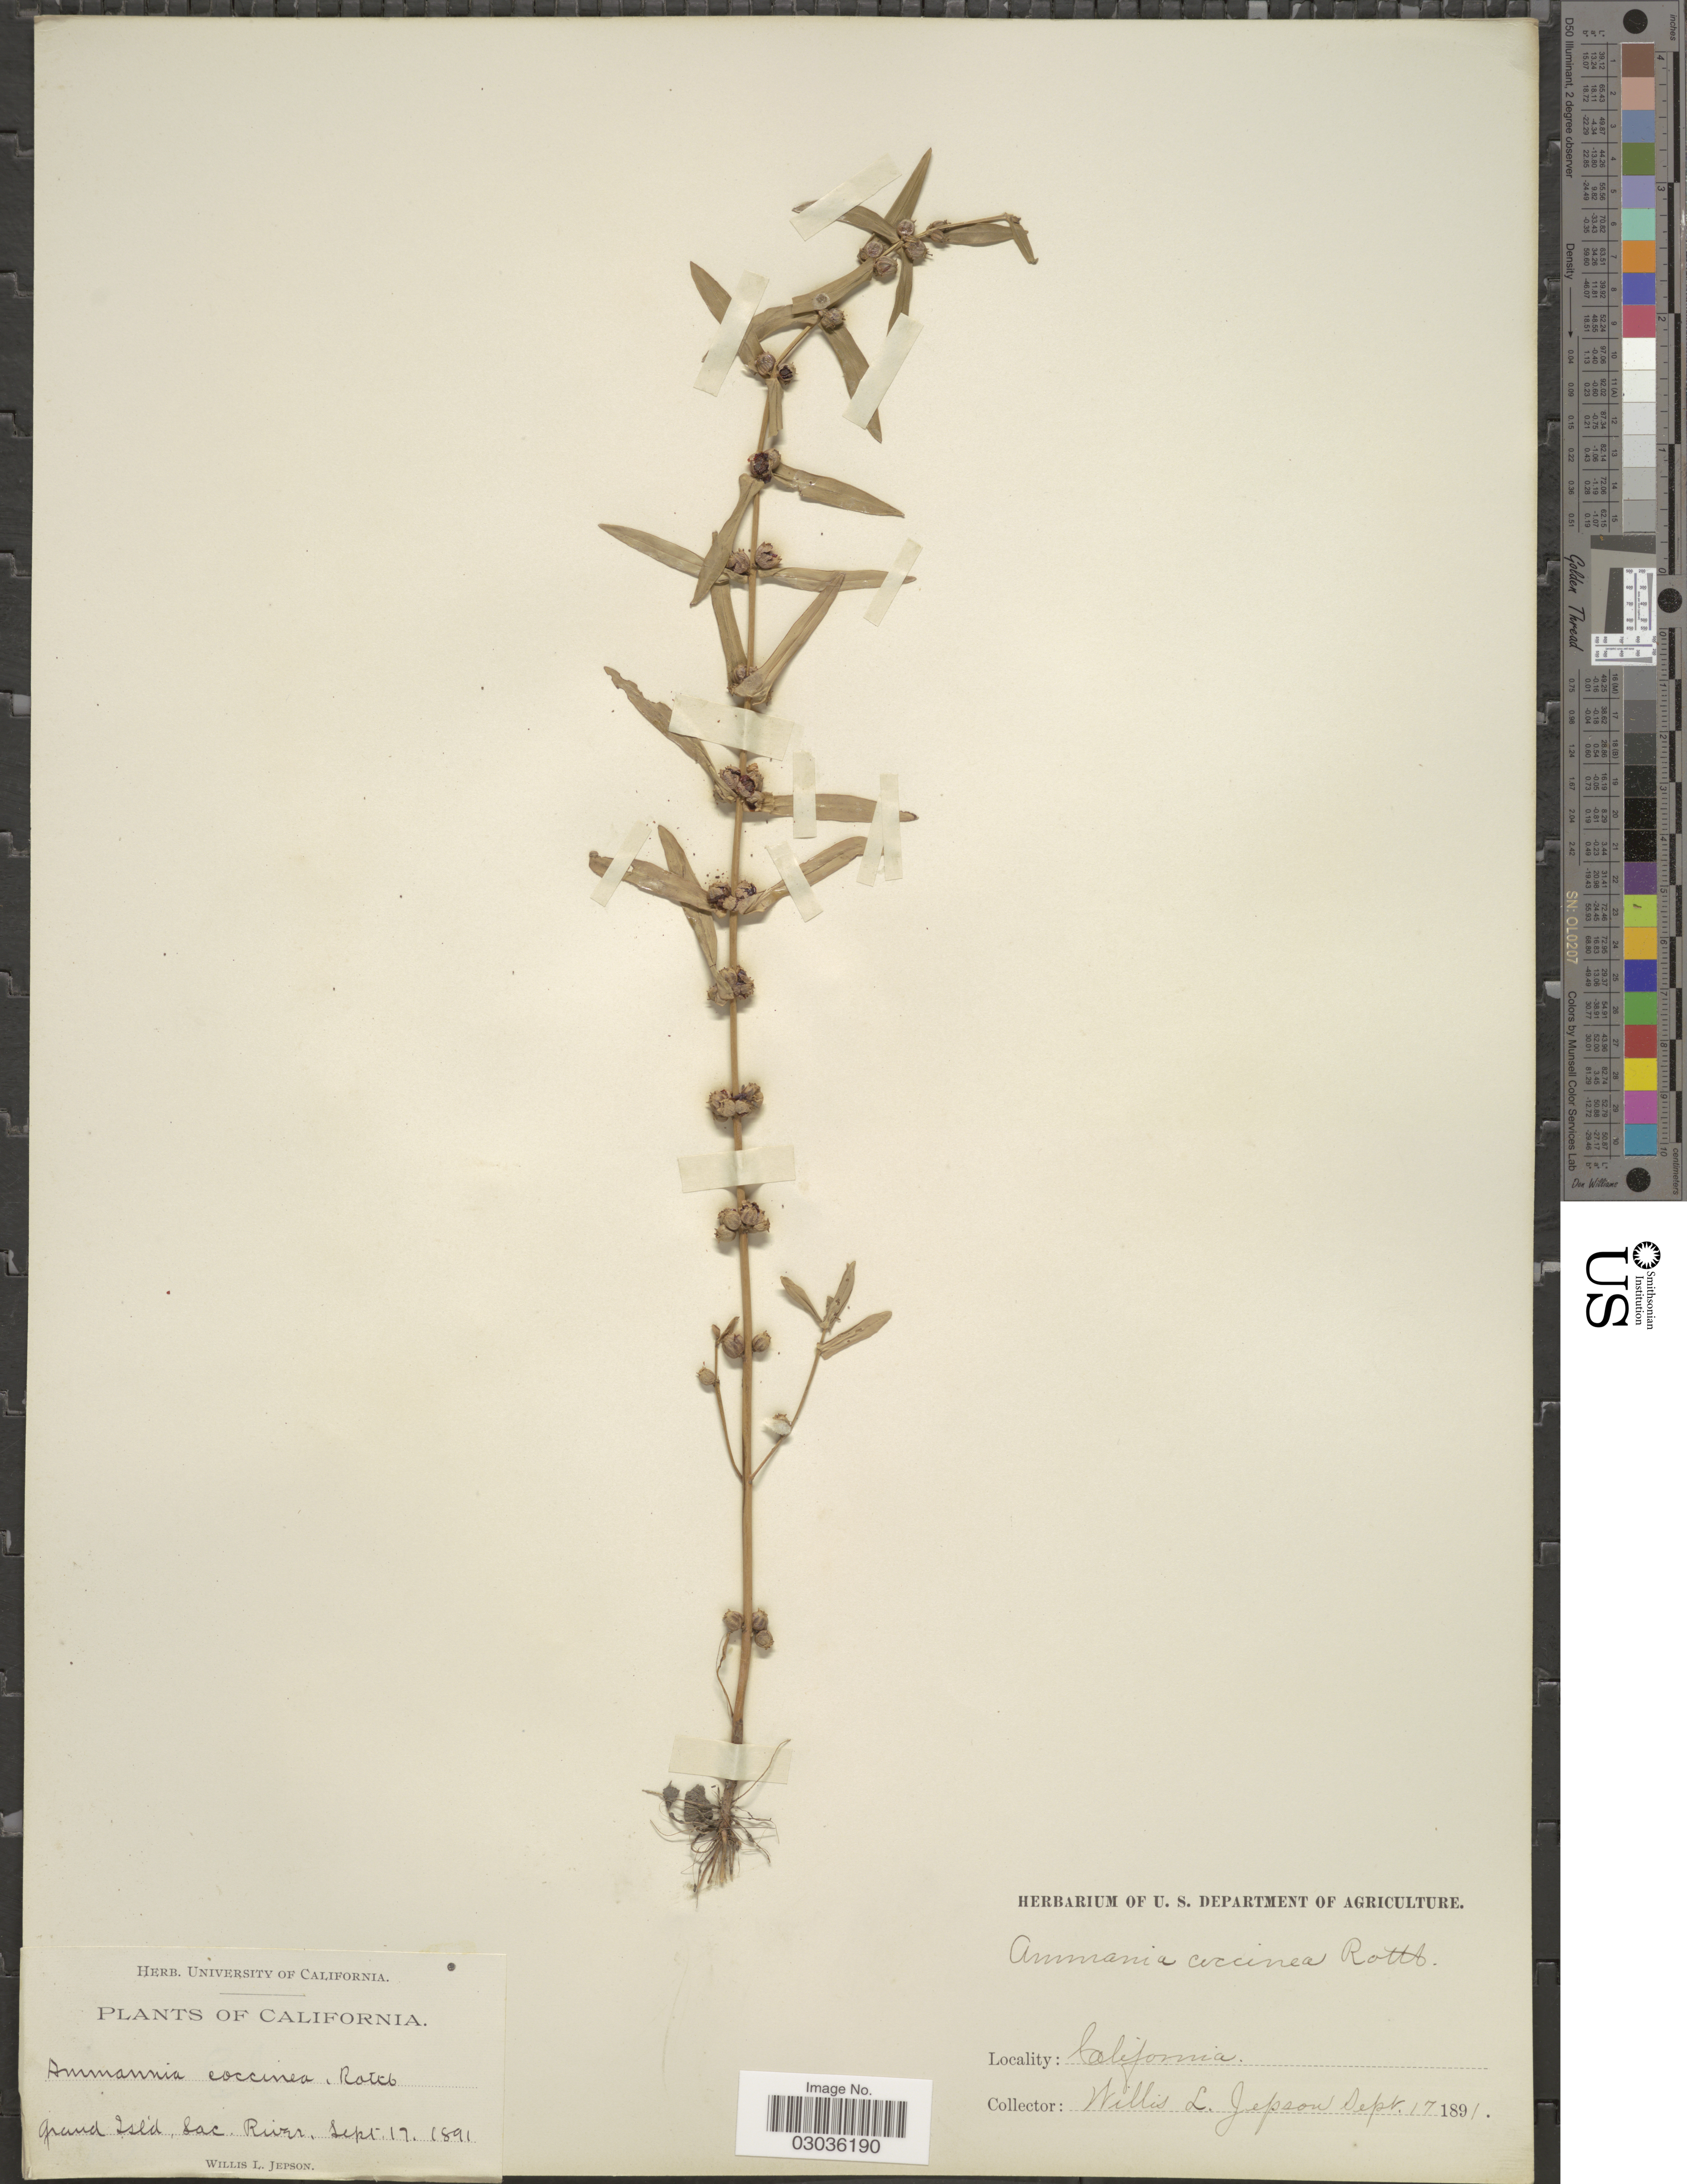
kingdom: Plantae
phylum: Tracheophyta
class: Magnoliopsida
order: Myrtales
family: Lythraceae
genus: Ammannia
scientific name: Ammannia coccinea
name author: Rottb.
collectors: W. L. Jepson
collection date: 1891-09-17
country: United States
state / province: California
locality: Grand Isld. Sac River.